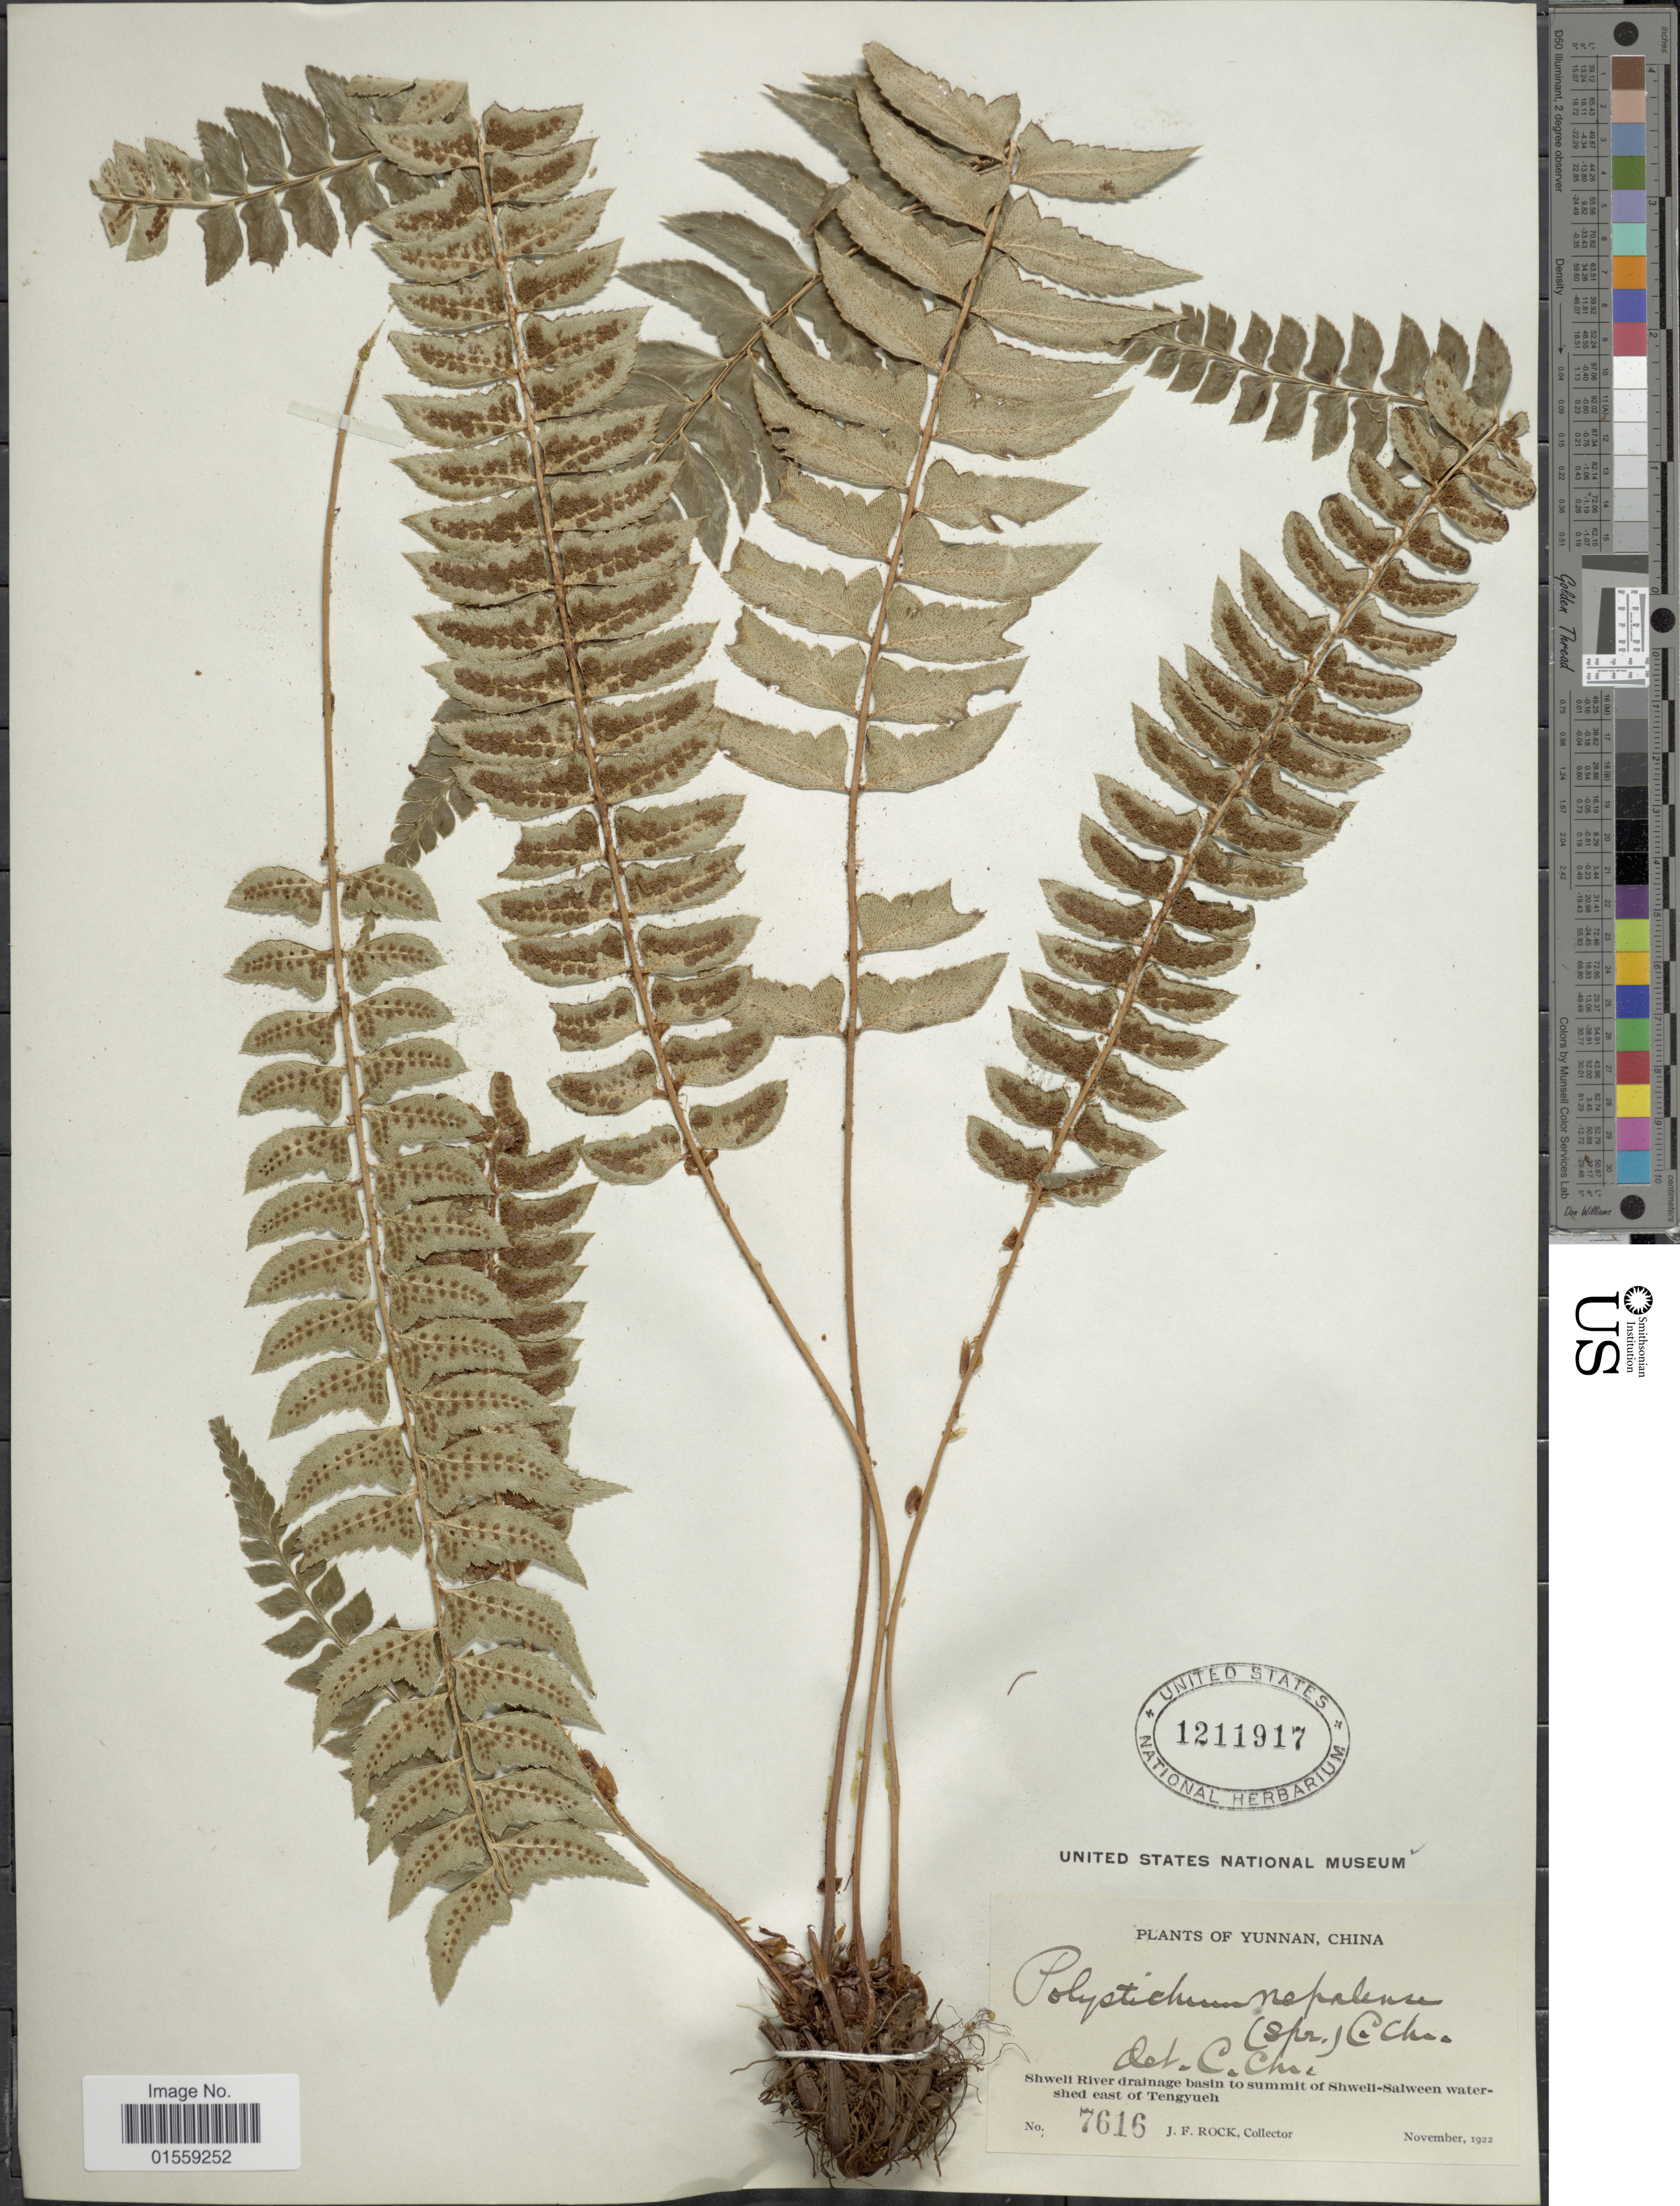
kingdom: Plantae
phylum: Tracheophyta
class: Polypodiopsida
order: Polypodiales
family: Dryopteridaceae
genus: Polystichum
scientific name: Polystichum nepalense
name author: (Spreng.) C. Chr.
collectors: J. Rock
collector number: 7616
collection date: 1922-11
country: China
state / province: Yunnan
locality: Shweli River drainage basin to summit of Shweli-Satween watershed east of Tengyueh.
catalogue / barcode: US 1211917